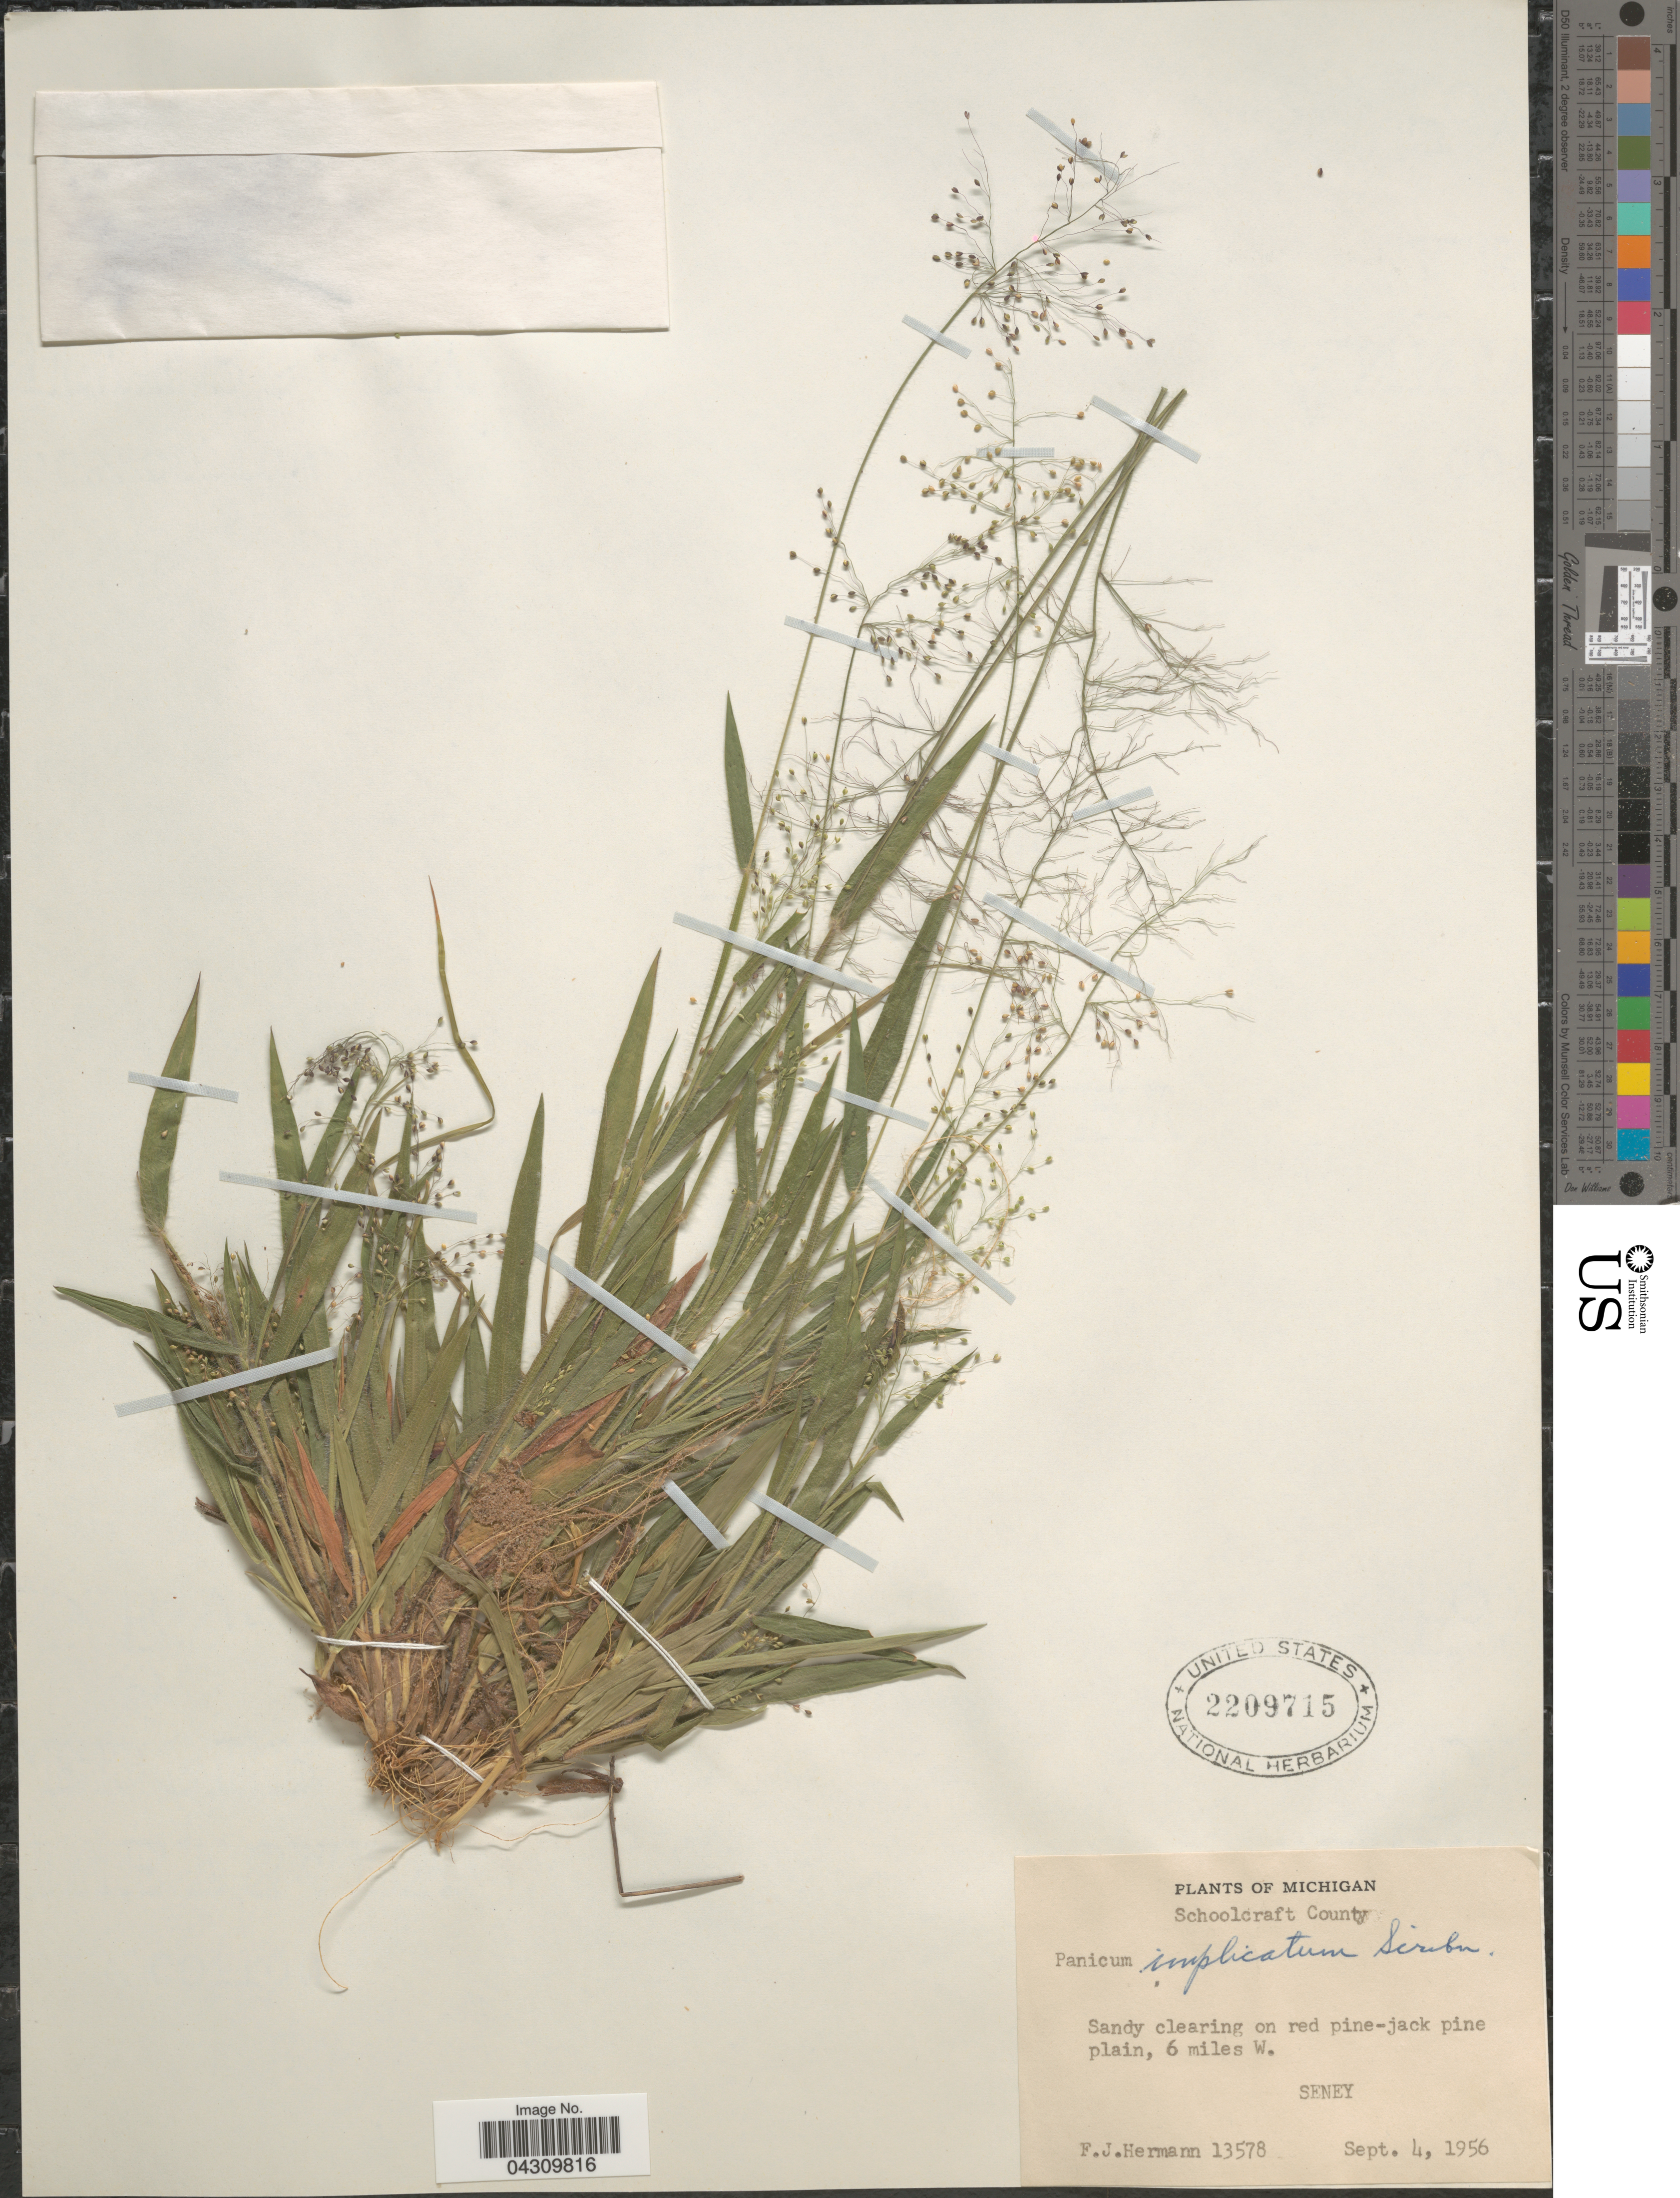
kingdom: Plantae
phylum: Tracheophyta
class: Liliopsida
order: Poales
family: Poaceae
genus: Dichanthelium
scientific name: Dichanthelium acuminatum var. acuminatum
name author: (Sw.) Gould & C.A. Clark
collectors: F. J. Hermann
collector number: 13578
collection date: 1956-09-04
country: United States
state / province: Michigan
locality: Schoolcraft County. Sandy clearing on red pine-jack pine plain, 6 miles W. Seney.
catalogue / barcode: US 2209715